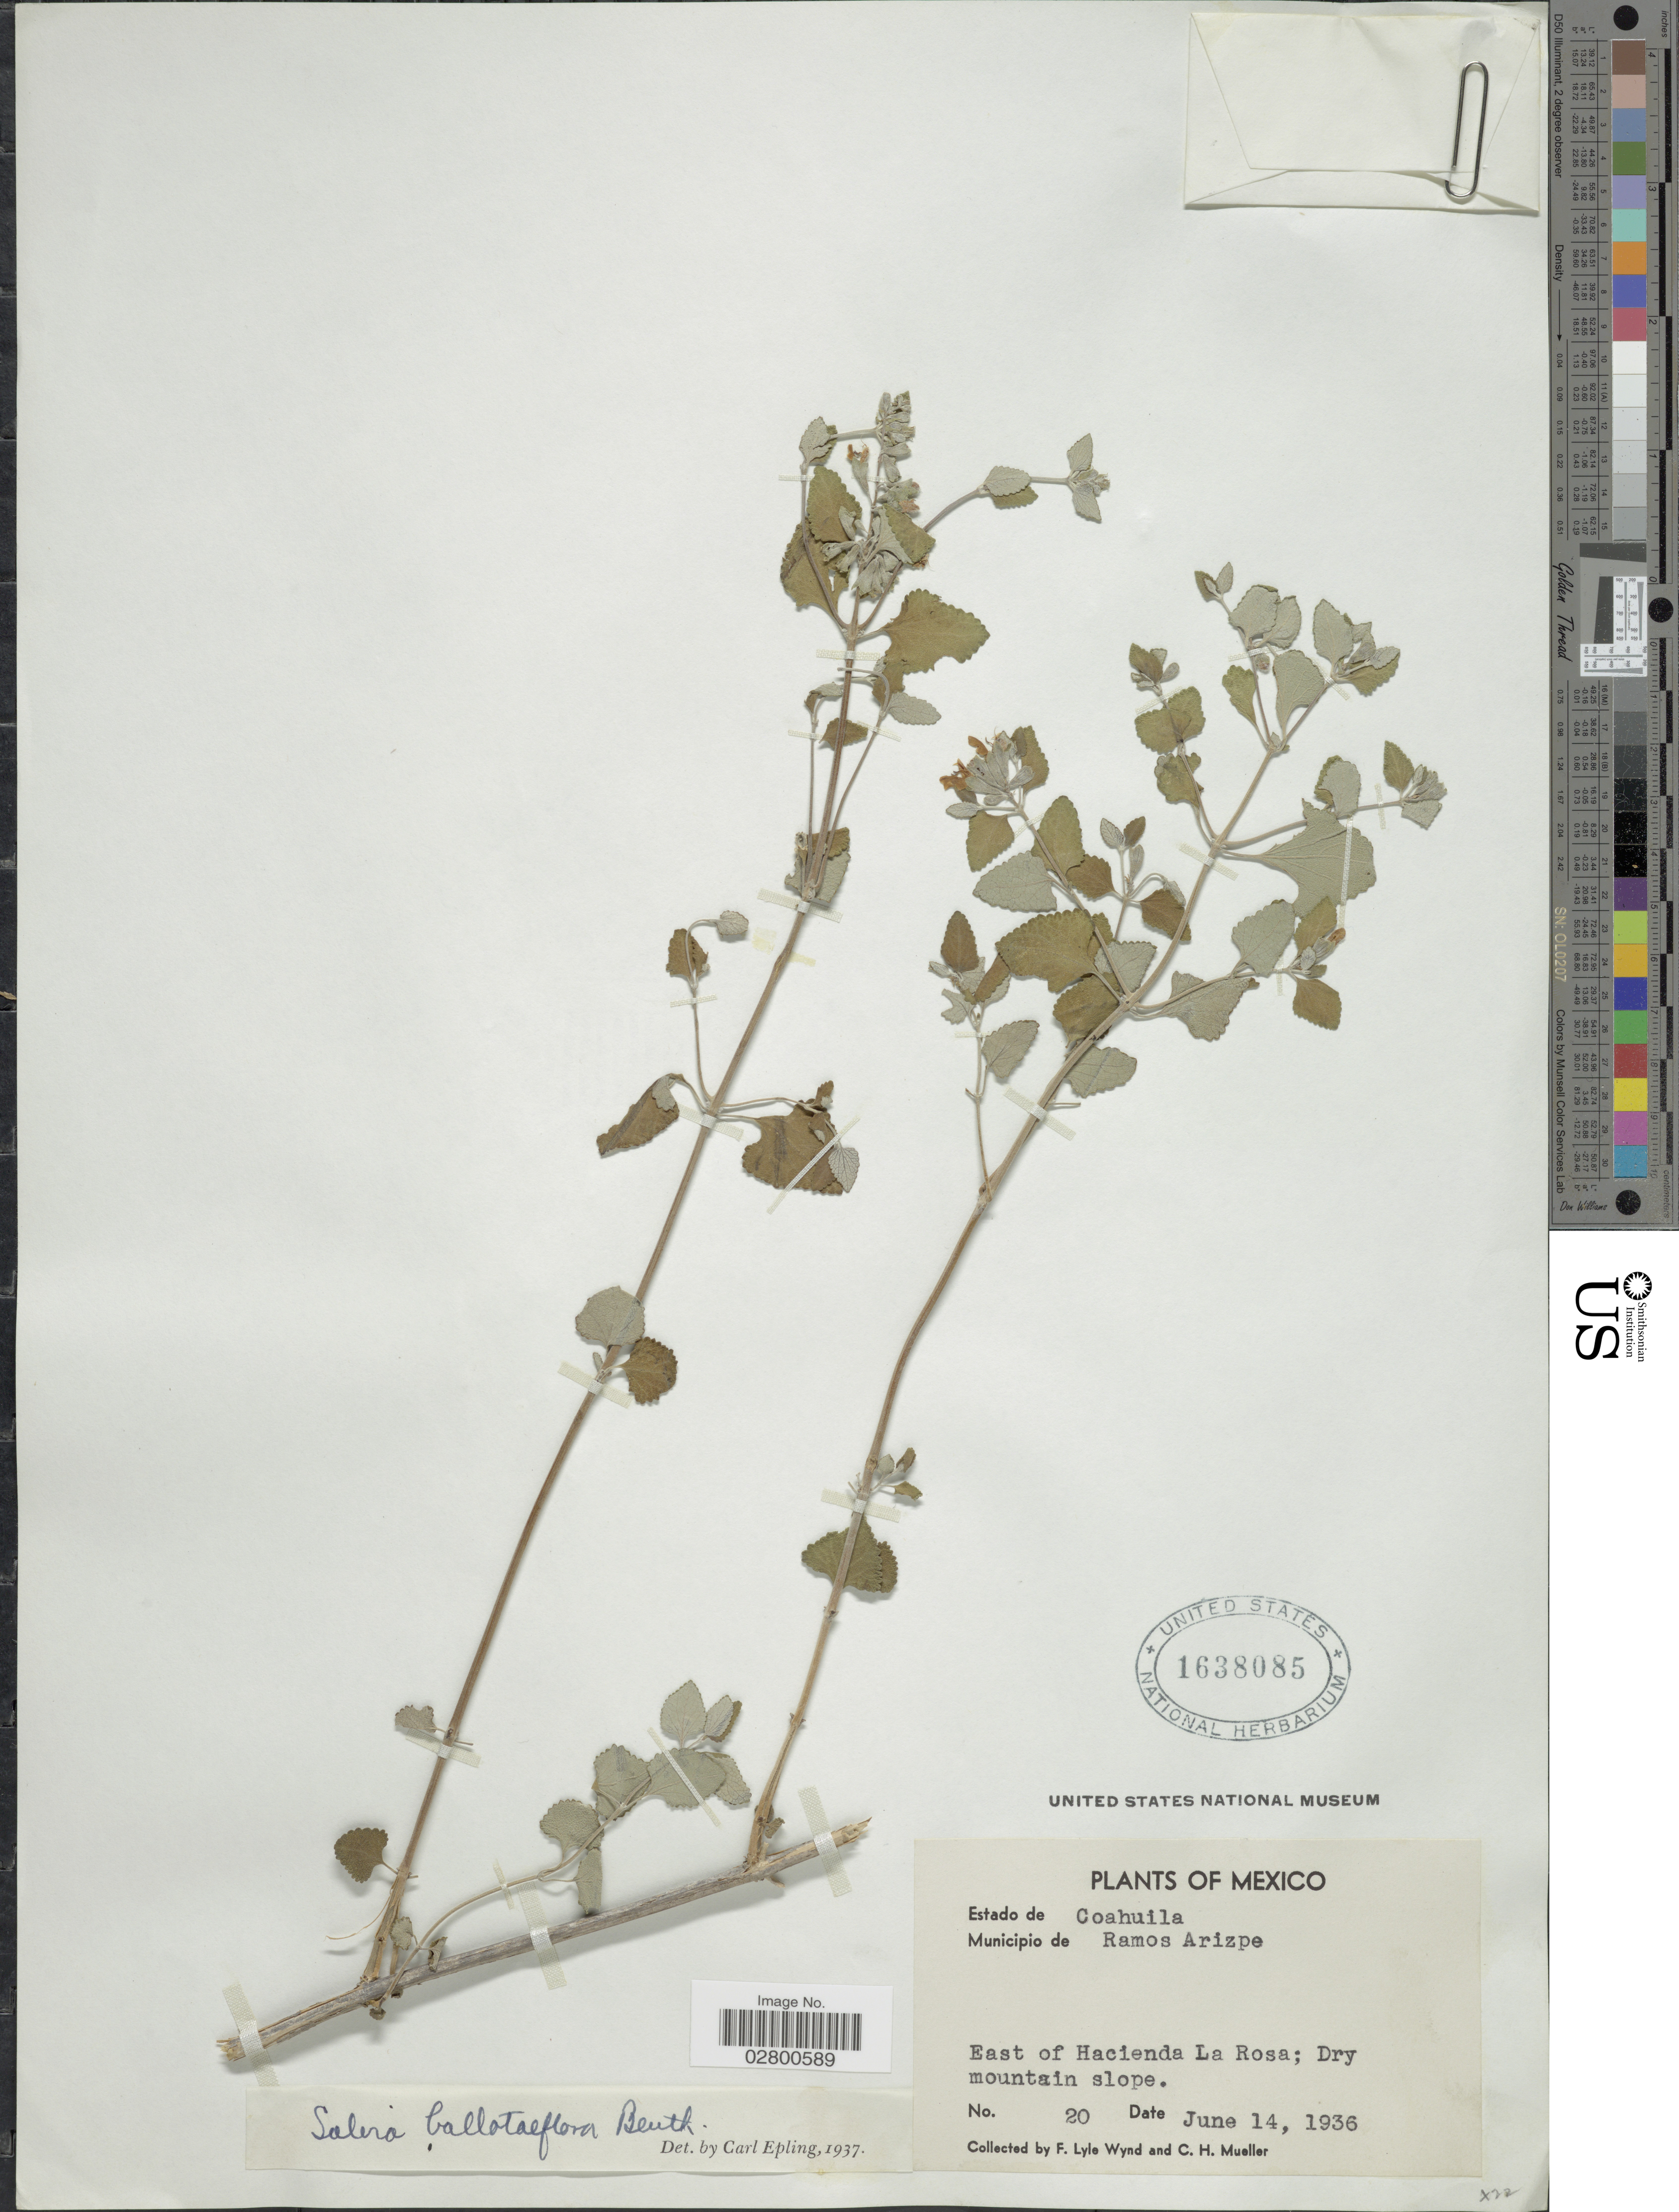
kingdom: Plantae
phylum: Tracheophyta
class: Magnoliopsida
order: Lamiales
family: Lamiaceae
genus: Salvia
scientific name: Salvia ballotiflora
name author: Benth.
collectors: F. L. Wynd & C. H. Mueller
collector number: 20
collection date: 1936-06-14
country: Mexico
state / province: Coahuila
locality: Municipio de Ramos Arizpe. East of Hacienda La Rosa.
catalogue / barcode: US 1638085